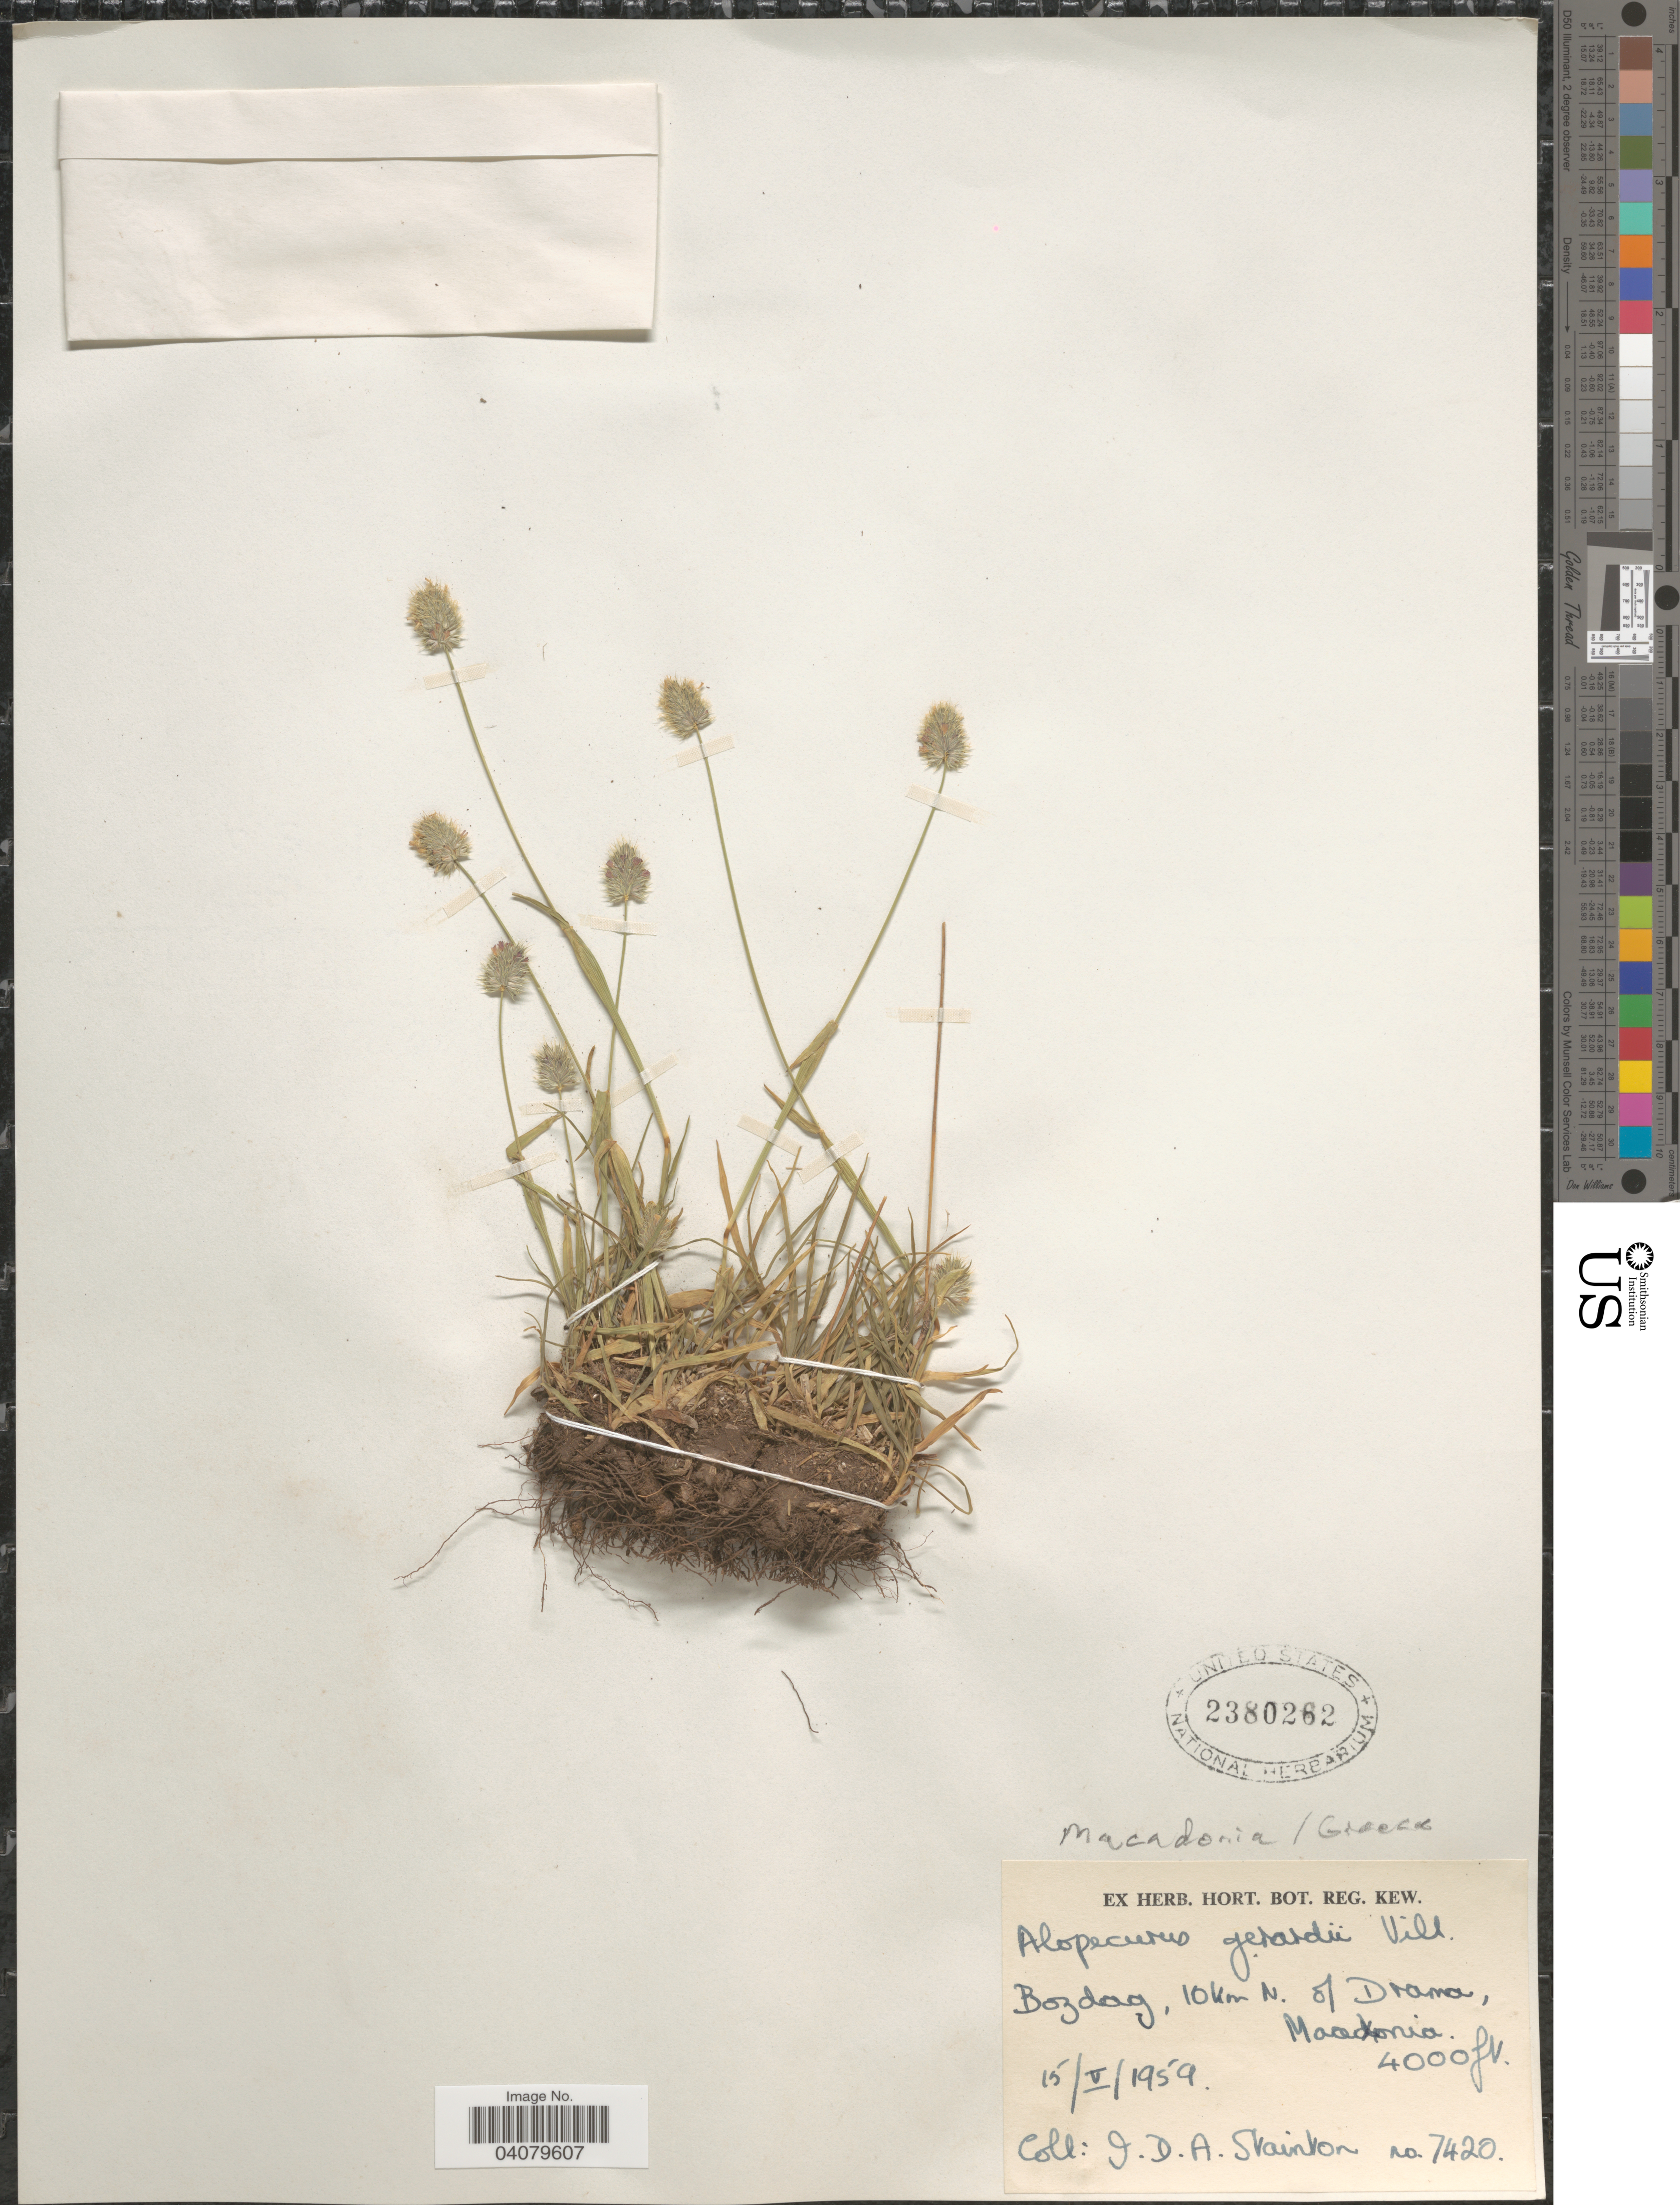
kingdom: Plantae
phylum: Tracheophyta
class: Liliopsida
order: Poales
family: Poaceae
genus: Alopecurus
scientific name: Alopecurus gerardii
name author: (All.) Vill.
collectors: J. Stainton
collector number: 7420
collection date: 1959-05-15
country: Greece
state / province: East Macedonia and Thrace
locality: Bozdag, 10km N. of Drama, Macedonia.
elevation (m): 1219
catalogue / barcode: US 2380262